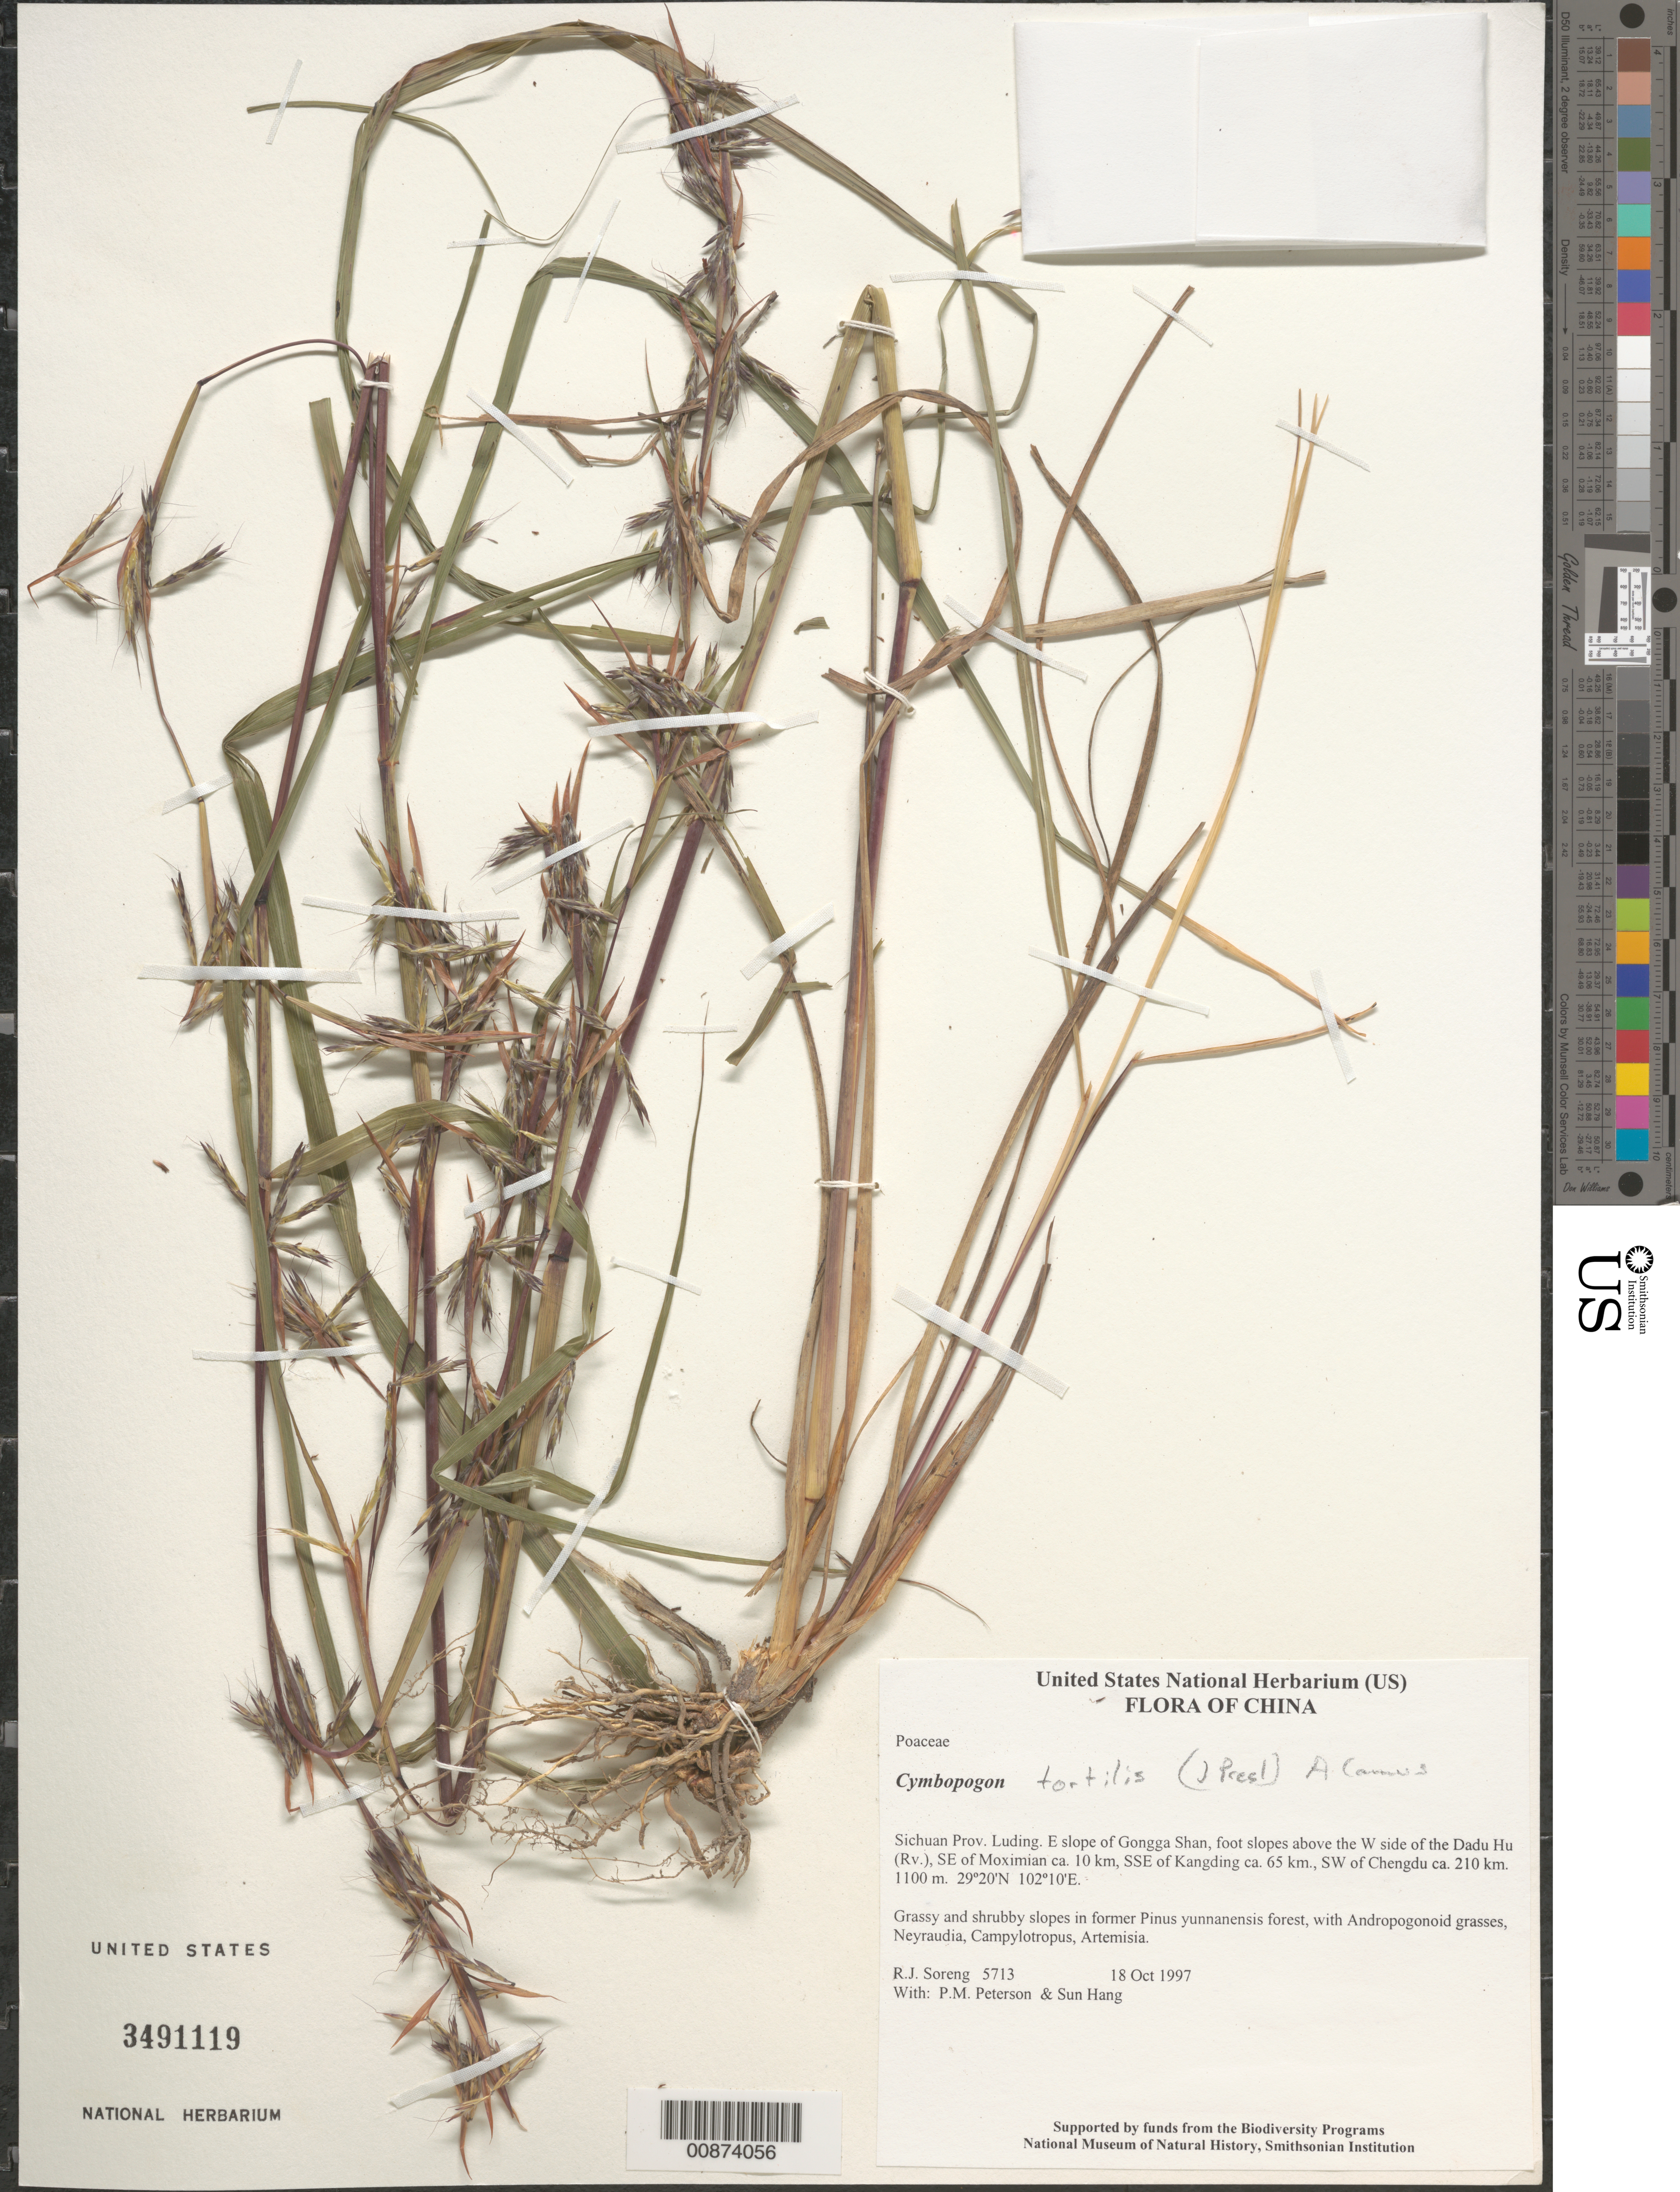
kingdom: Plantae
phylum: Tracheophyta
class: Liliopsida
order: Poales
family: Poaceae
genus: Cymbopogon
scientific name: Cymbopogon tortilis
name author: (J. Presl) A. Camus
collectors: R. J. Soreng, P. M. Peterson & Sun Hang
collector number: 5713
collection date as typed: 18 Oct 1997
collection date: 1997-10-18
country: China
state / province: Sichuan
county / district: Luding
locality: E slope of Gongga Shan, foot slopes above the W side of the Dadu Hu (Rv.), SE of Moximian ca. 10 km, SSE of Kangding ca. 65 km., SW of Chengdu ca. 210 km.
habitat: Grassy and shruby slopes in former Pinus yunnanensis forest, with Andropogonoid grasses, Neyraudia, Campylotropus, Artemisia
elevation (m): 1100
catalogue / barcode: US 3491119